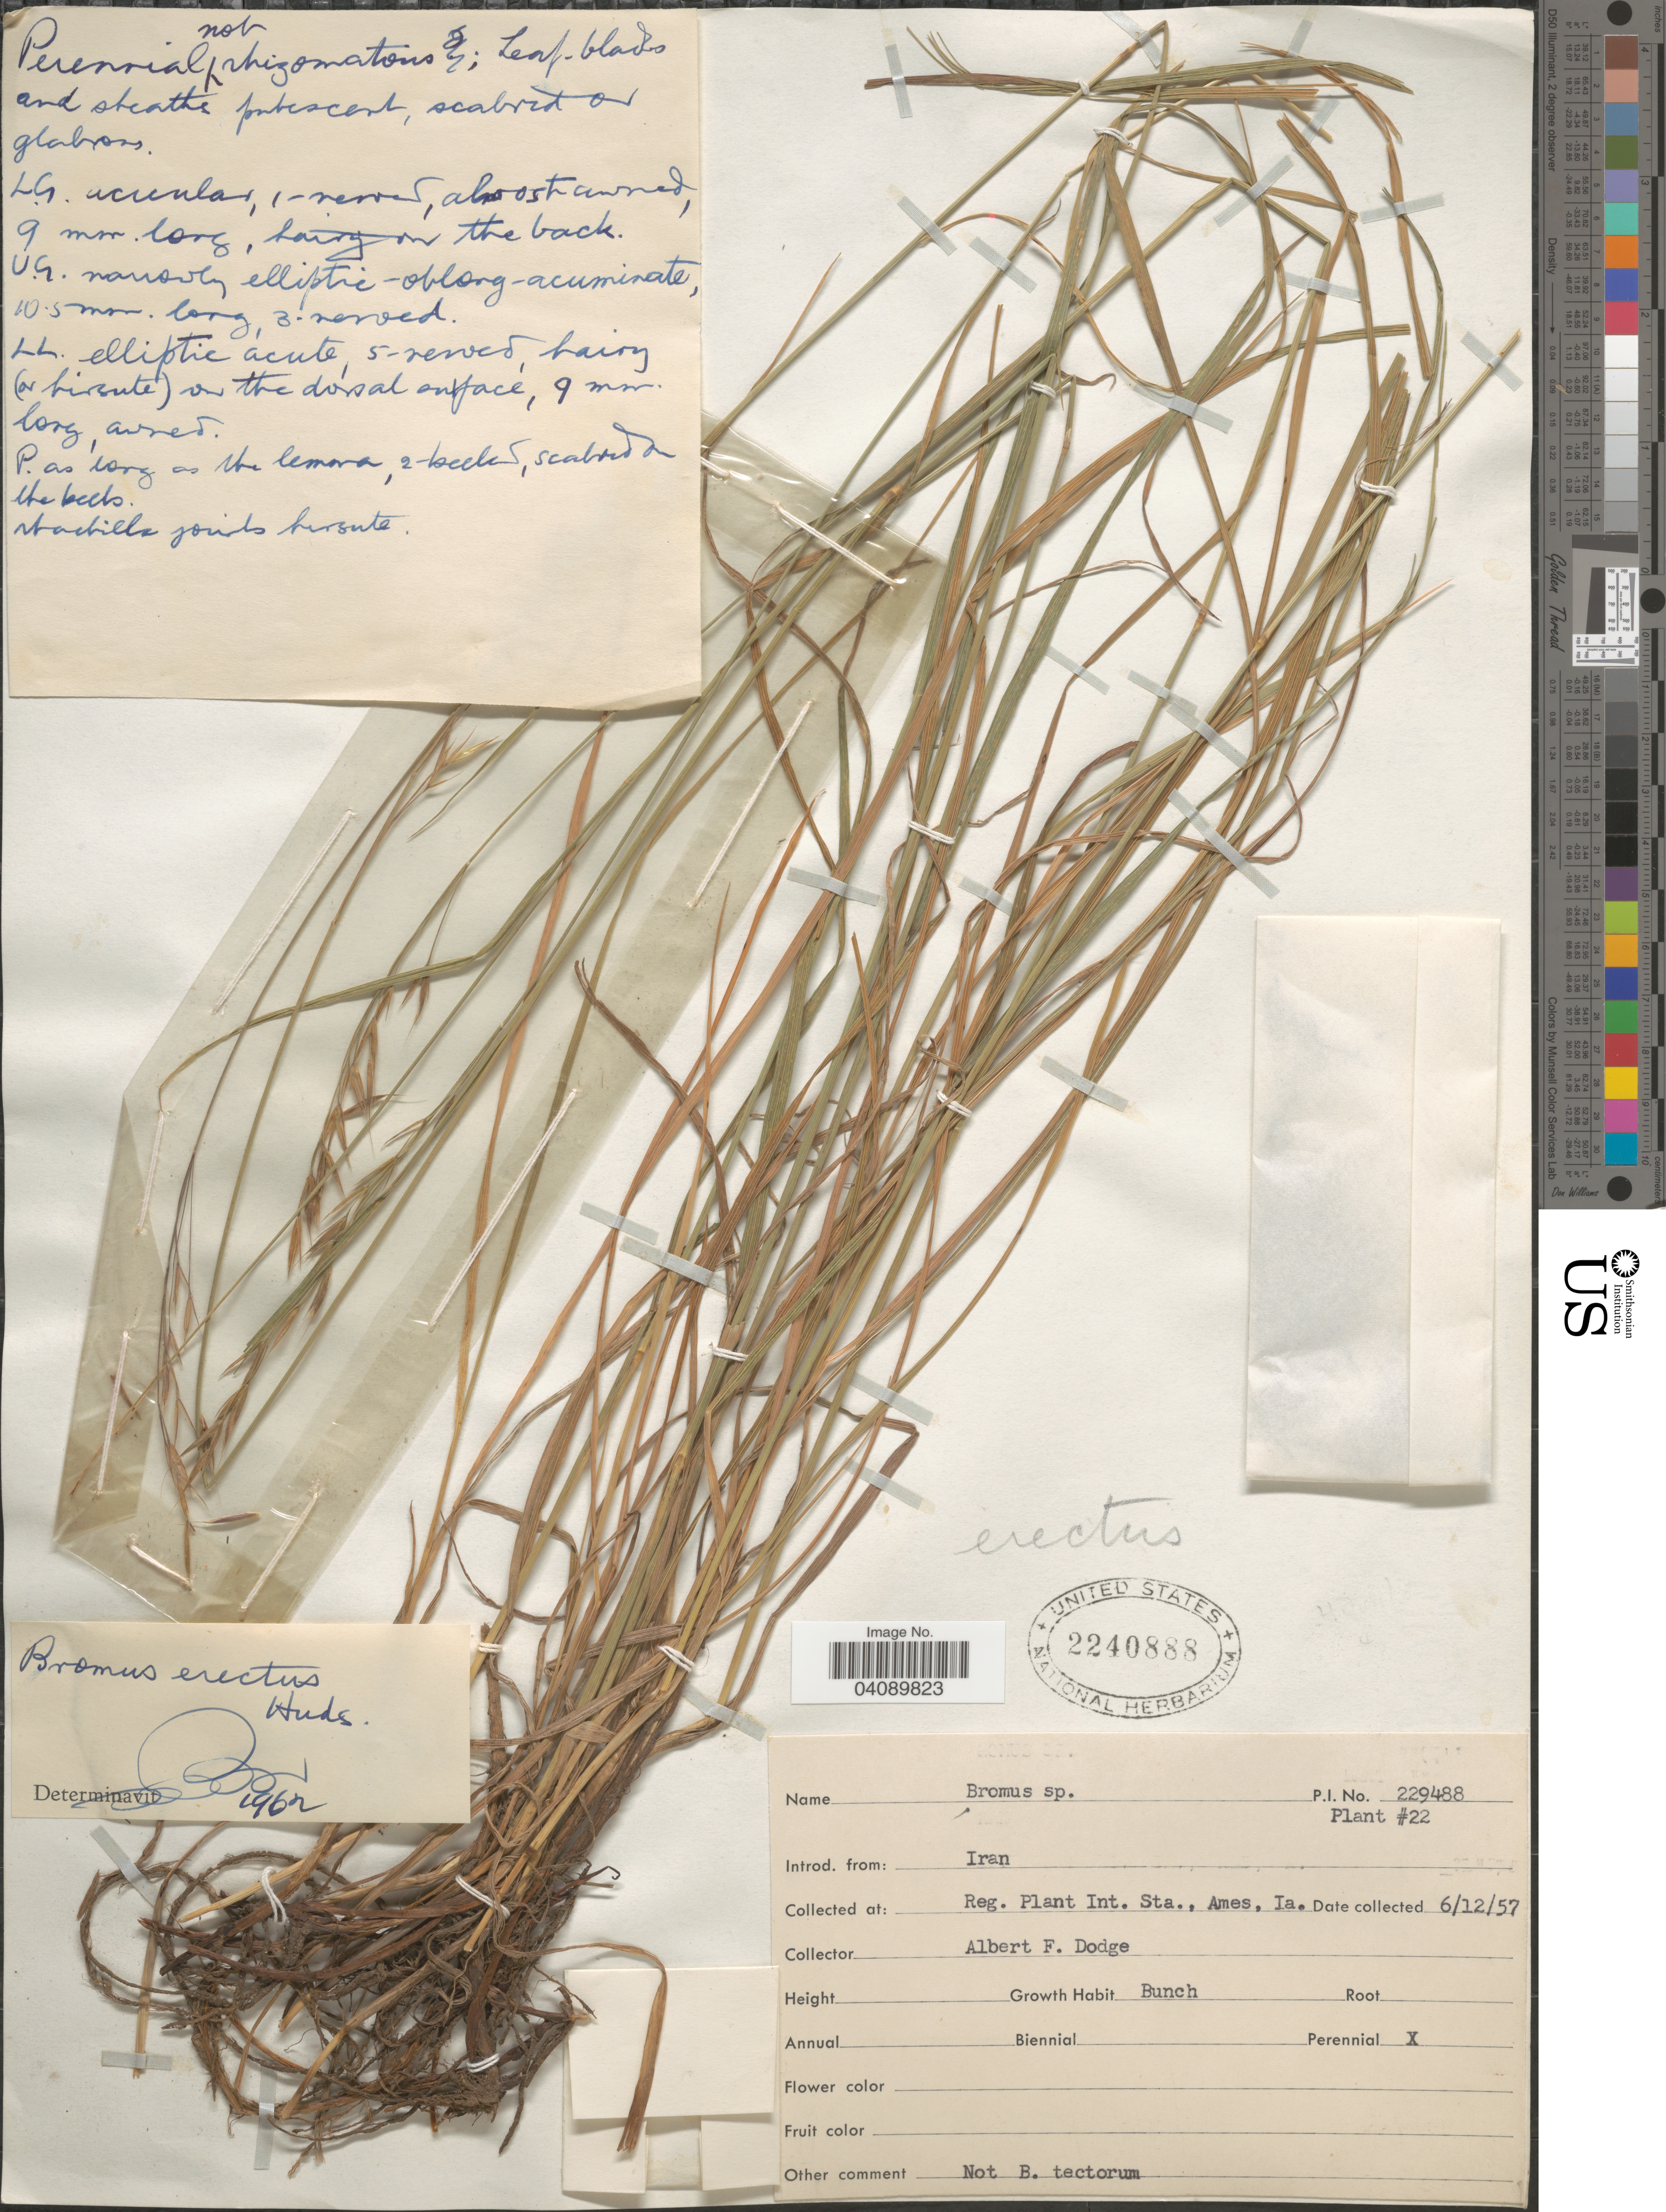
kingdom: Plantae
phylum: Tracheophyta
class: Liliopsida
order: Poales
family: Poaceae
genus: Bromus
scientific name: Bromus erectus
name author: Huds.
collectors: A. Dodge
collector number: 22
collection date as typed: Transcribed d/m/y: 6/12/57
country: United States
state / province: Iowa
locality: Reg. Plant. Int. Sta., Ames.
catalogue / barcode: US 2240888